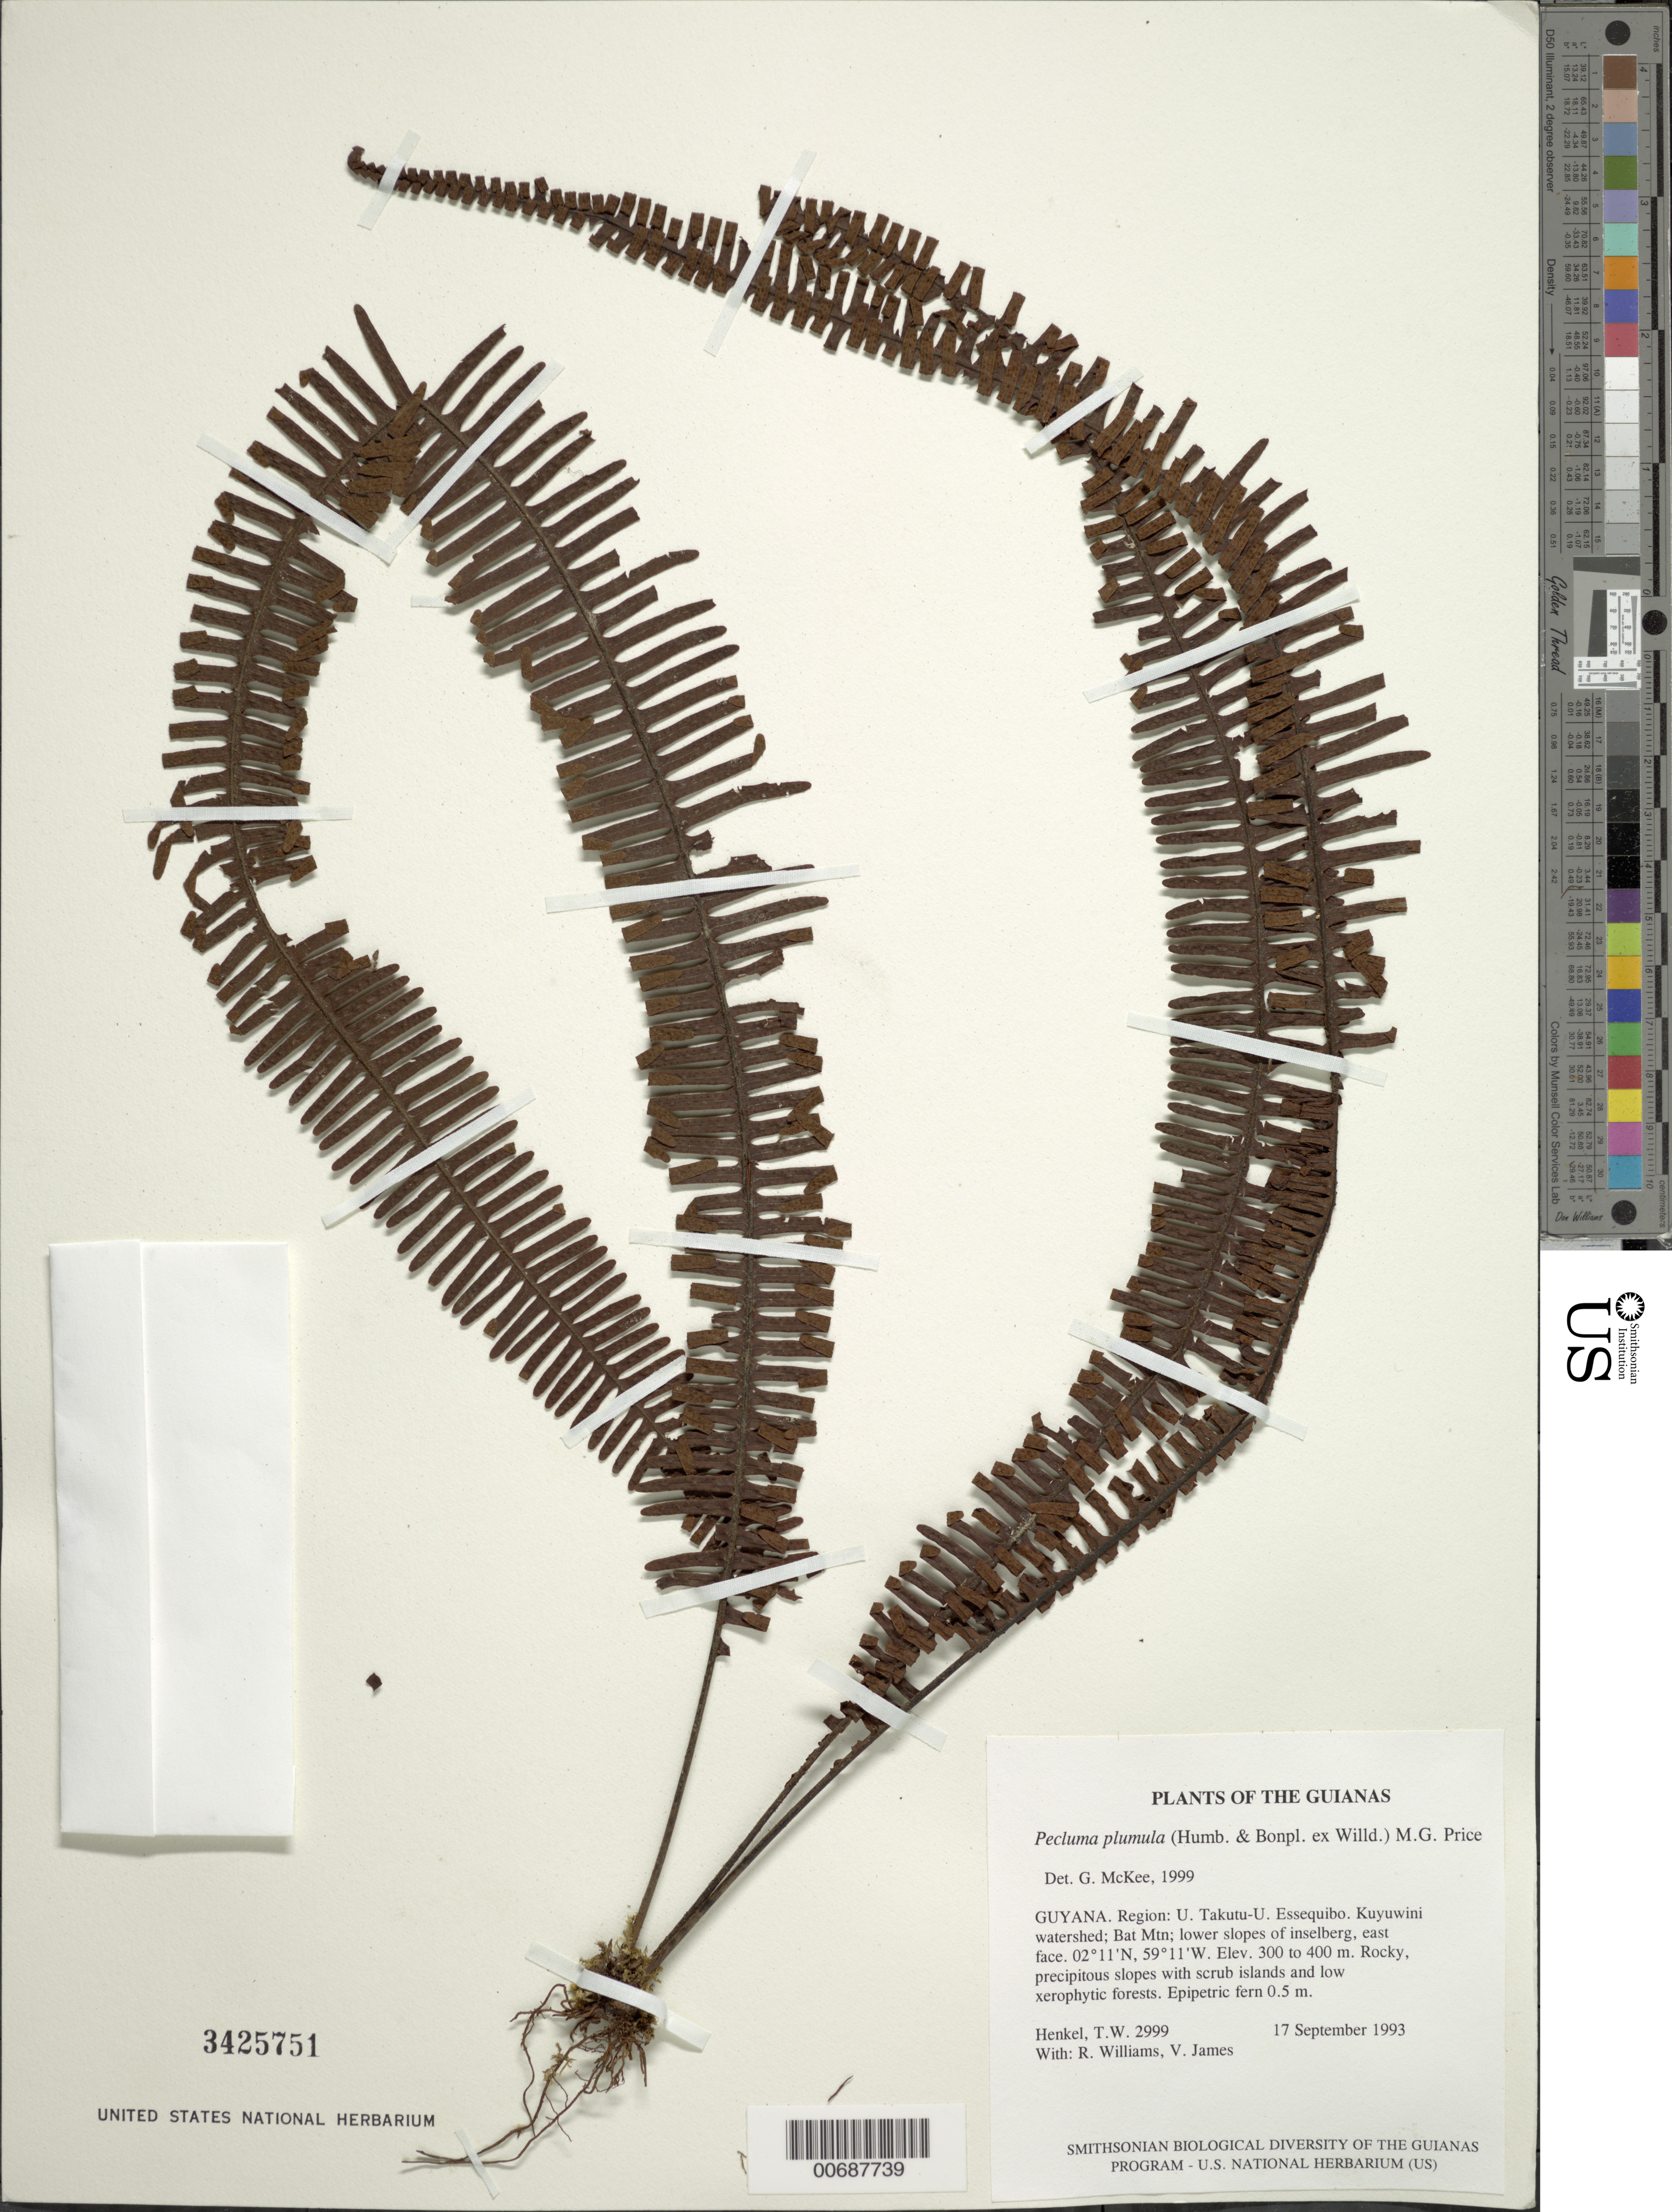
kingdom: Plantae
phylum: Tracheophyta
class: Polypodiopsida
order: Polypodiales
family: Polypodiaceae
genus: Pecluma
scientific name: Pecluma plumula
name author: (Humb. & Bonpl. ex Willd.) M.G. Price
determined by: McKee, G. S., (US), NMNH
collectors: T. Henkel, R. Williams & V. James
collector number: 2999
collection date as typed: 17 September 1993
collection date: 1993-09-17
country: Guyana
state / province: U. Takutu-U. Essequibo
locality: Kuyuwini watershed; Bat Mtn; lower slopes of inselberg, east face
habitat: Rocky, precipitous slopes with scrub islands and low xerophytic forests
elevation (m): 300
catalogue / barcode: US 3425751